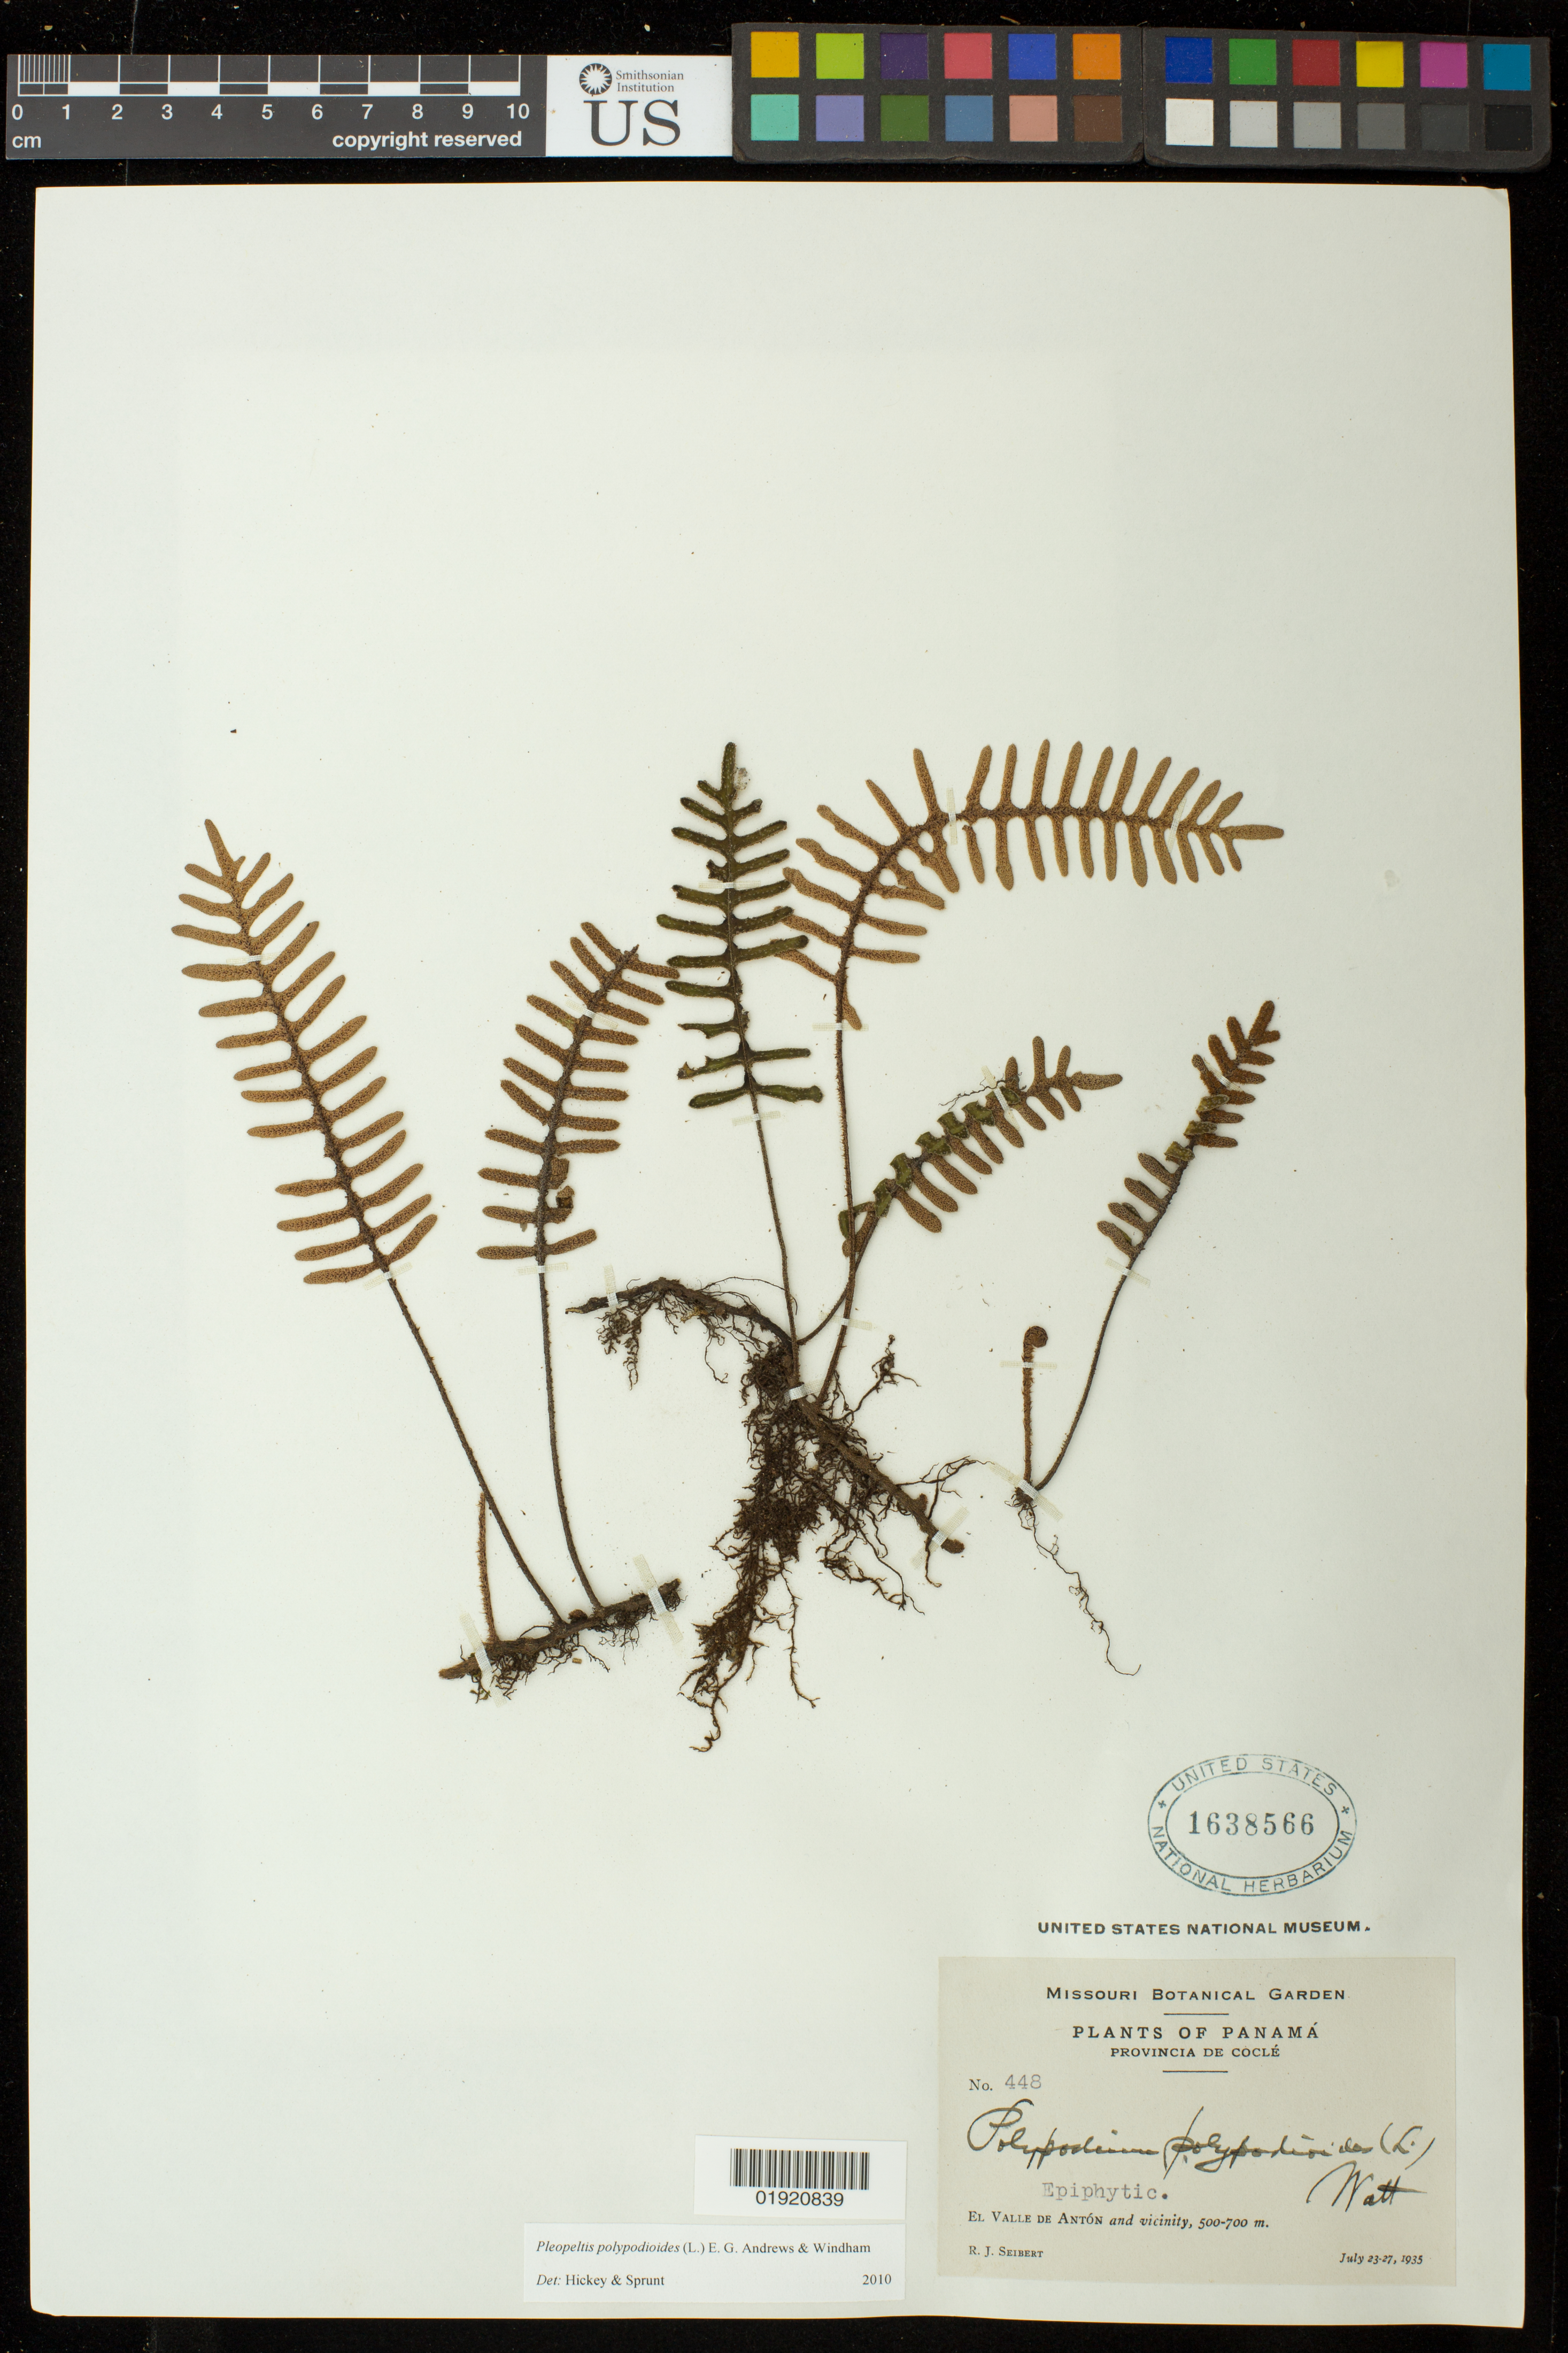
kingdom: Plantae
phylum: Tracheophyta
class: Polypodiopsida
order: Polypodiales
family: Polypodiaceae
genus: Pleopeltis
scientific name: Pleopeltis polypodioides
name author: (L.) E.G. Andrews & Windham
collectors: R. J. Seibert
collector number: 448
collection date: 1935-07-23/1935-07-27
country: Panama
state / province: Coclé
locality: Panama. Provincia de Cocle. El Valle de Anton and vicinity.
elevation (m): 500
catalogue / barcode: US 1638566